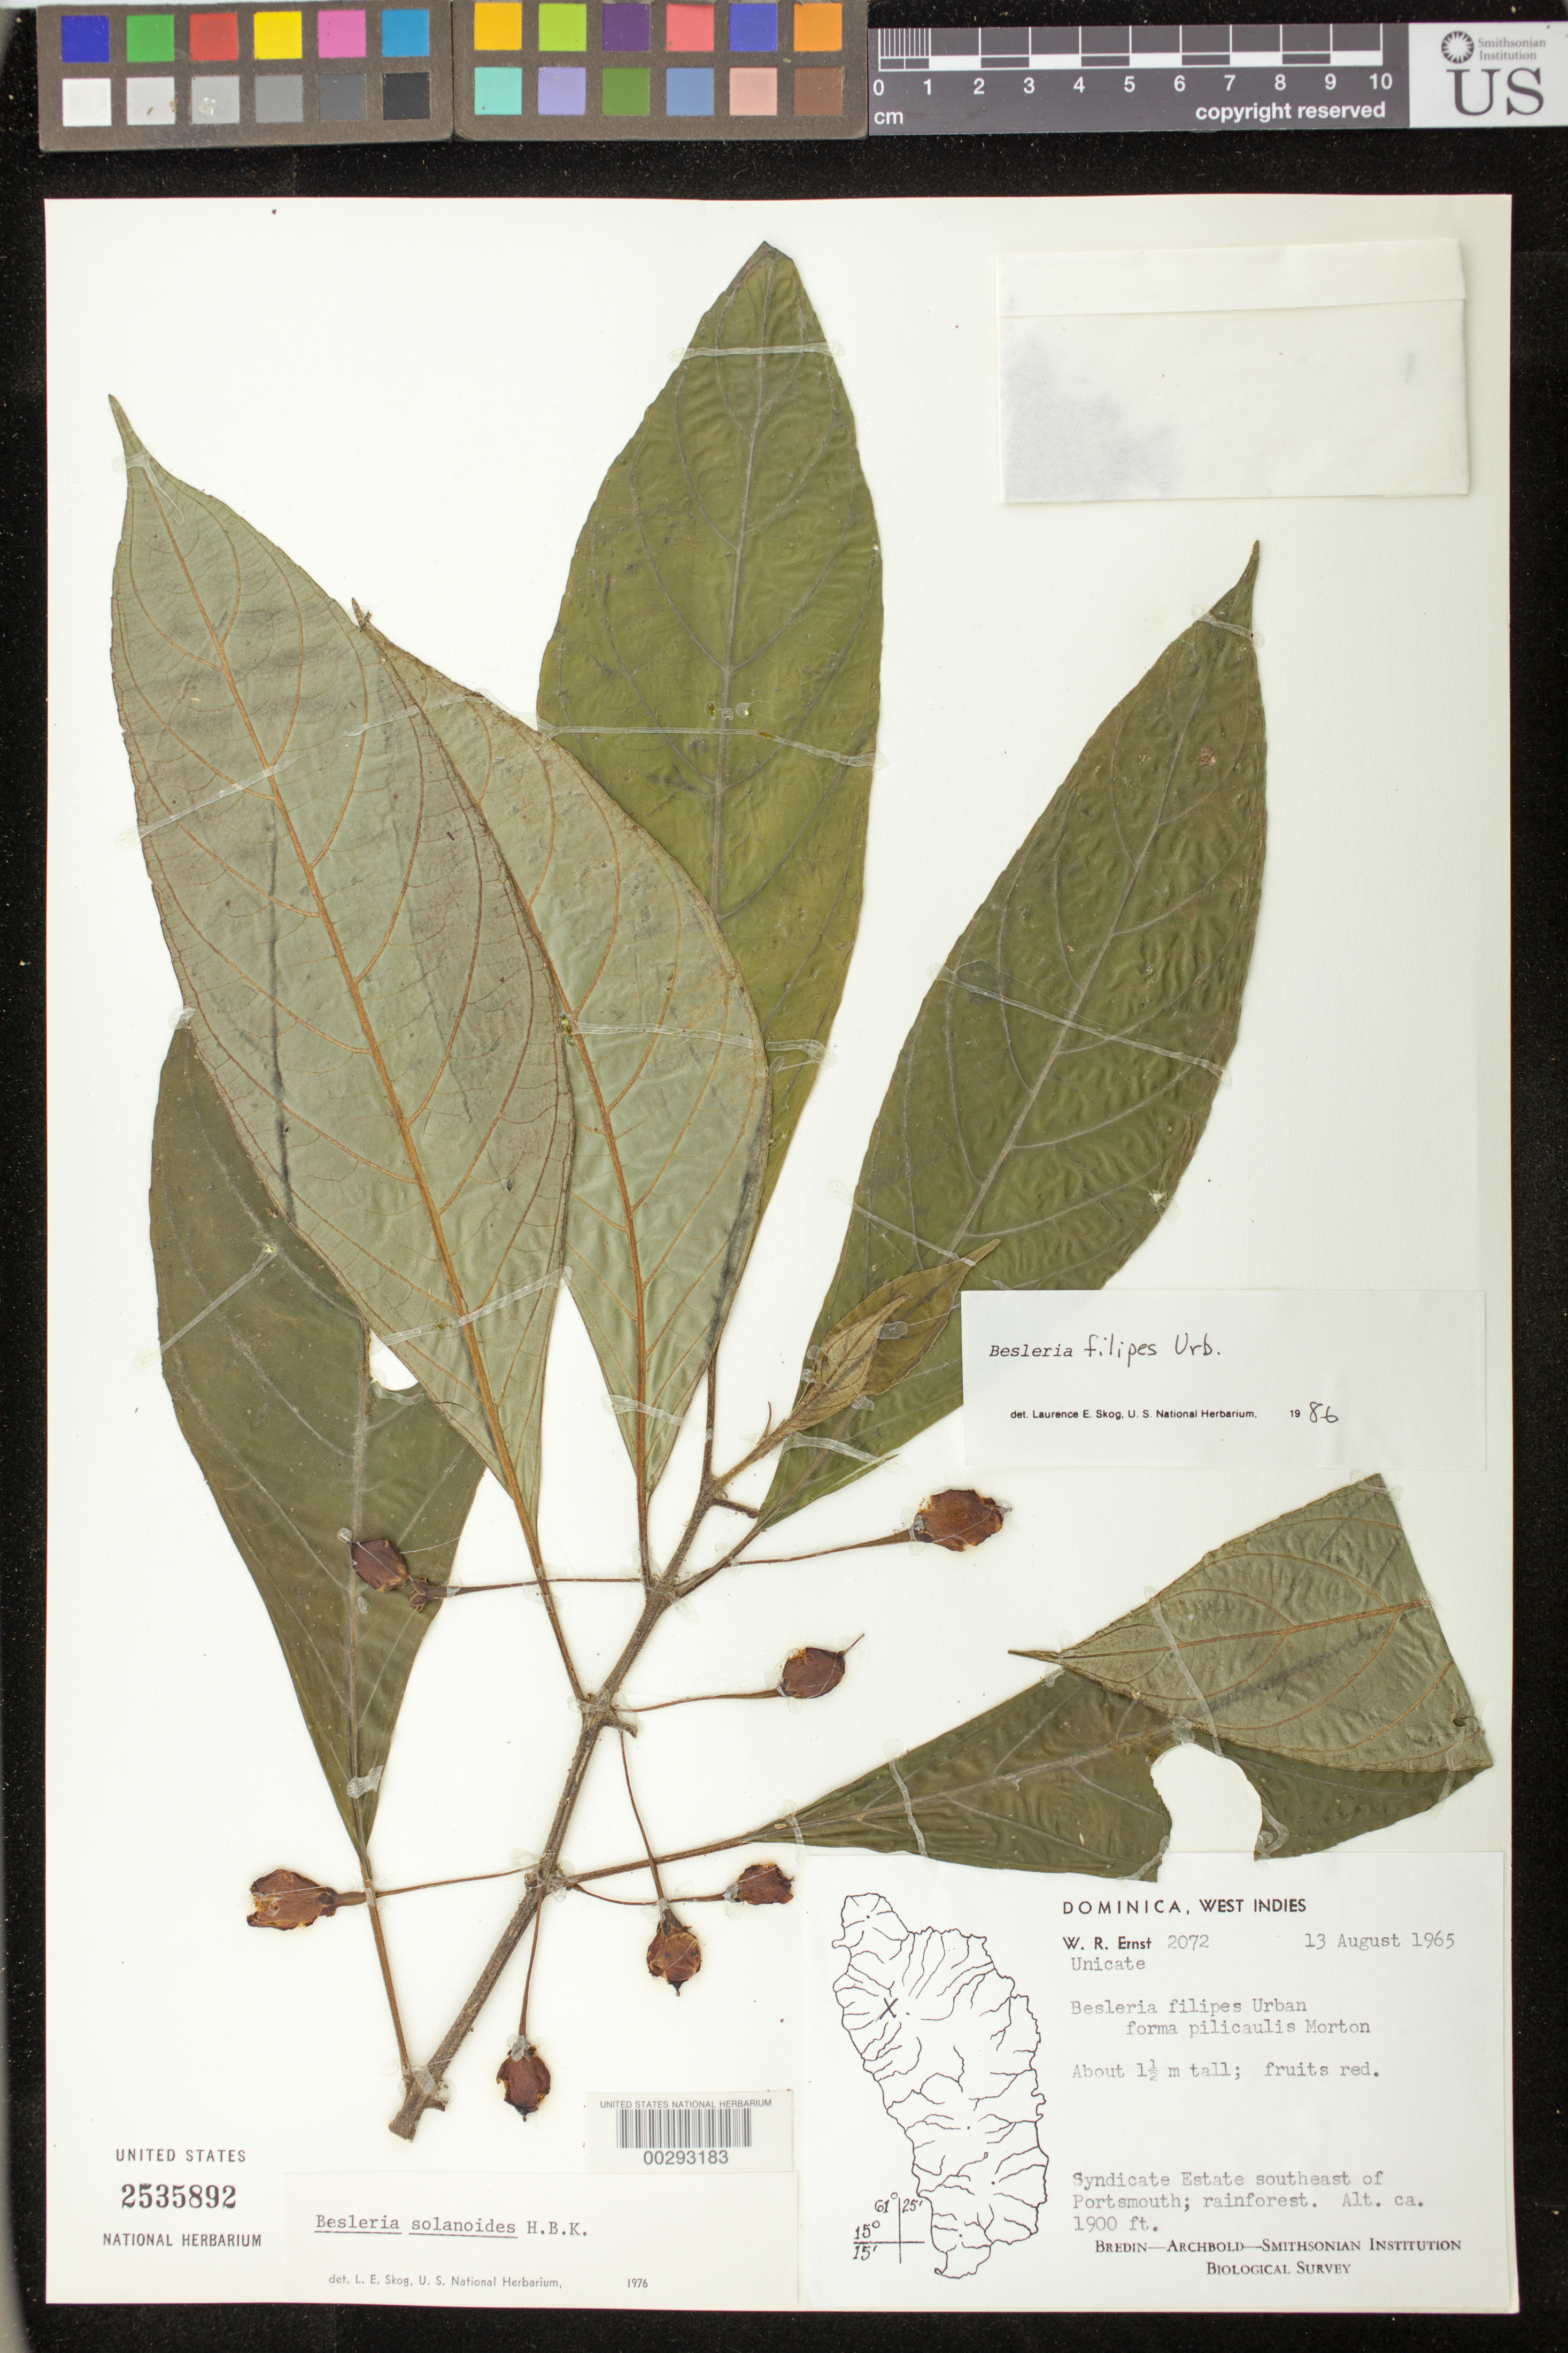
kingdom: Plantae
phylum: Tracheophyta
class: Magnoliopsida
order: Lamiales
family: Gesneriaceae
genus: Besleria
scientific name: Besleria filipes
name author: Urb.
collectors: W. R. Ernst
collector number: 2072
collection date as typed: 13 Aug 1965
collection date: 1965-08-13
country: Dominica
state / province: St. John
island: Dominica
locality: Syndicate estate SE of Portsmouth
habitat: Rainforest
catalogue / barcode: US 2535892